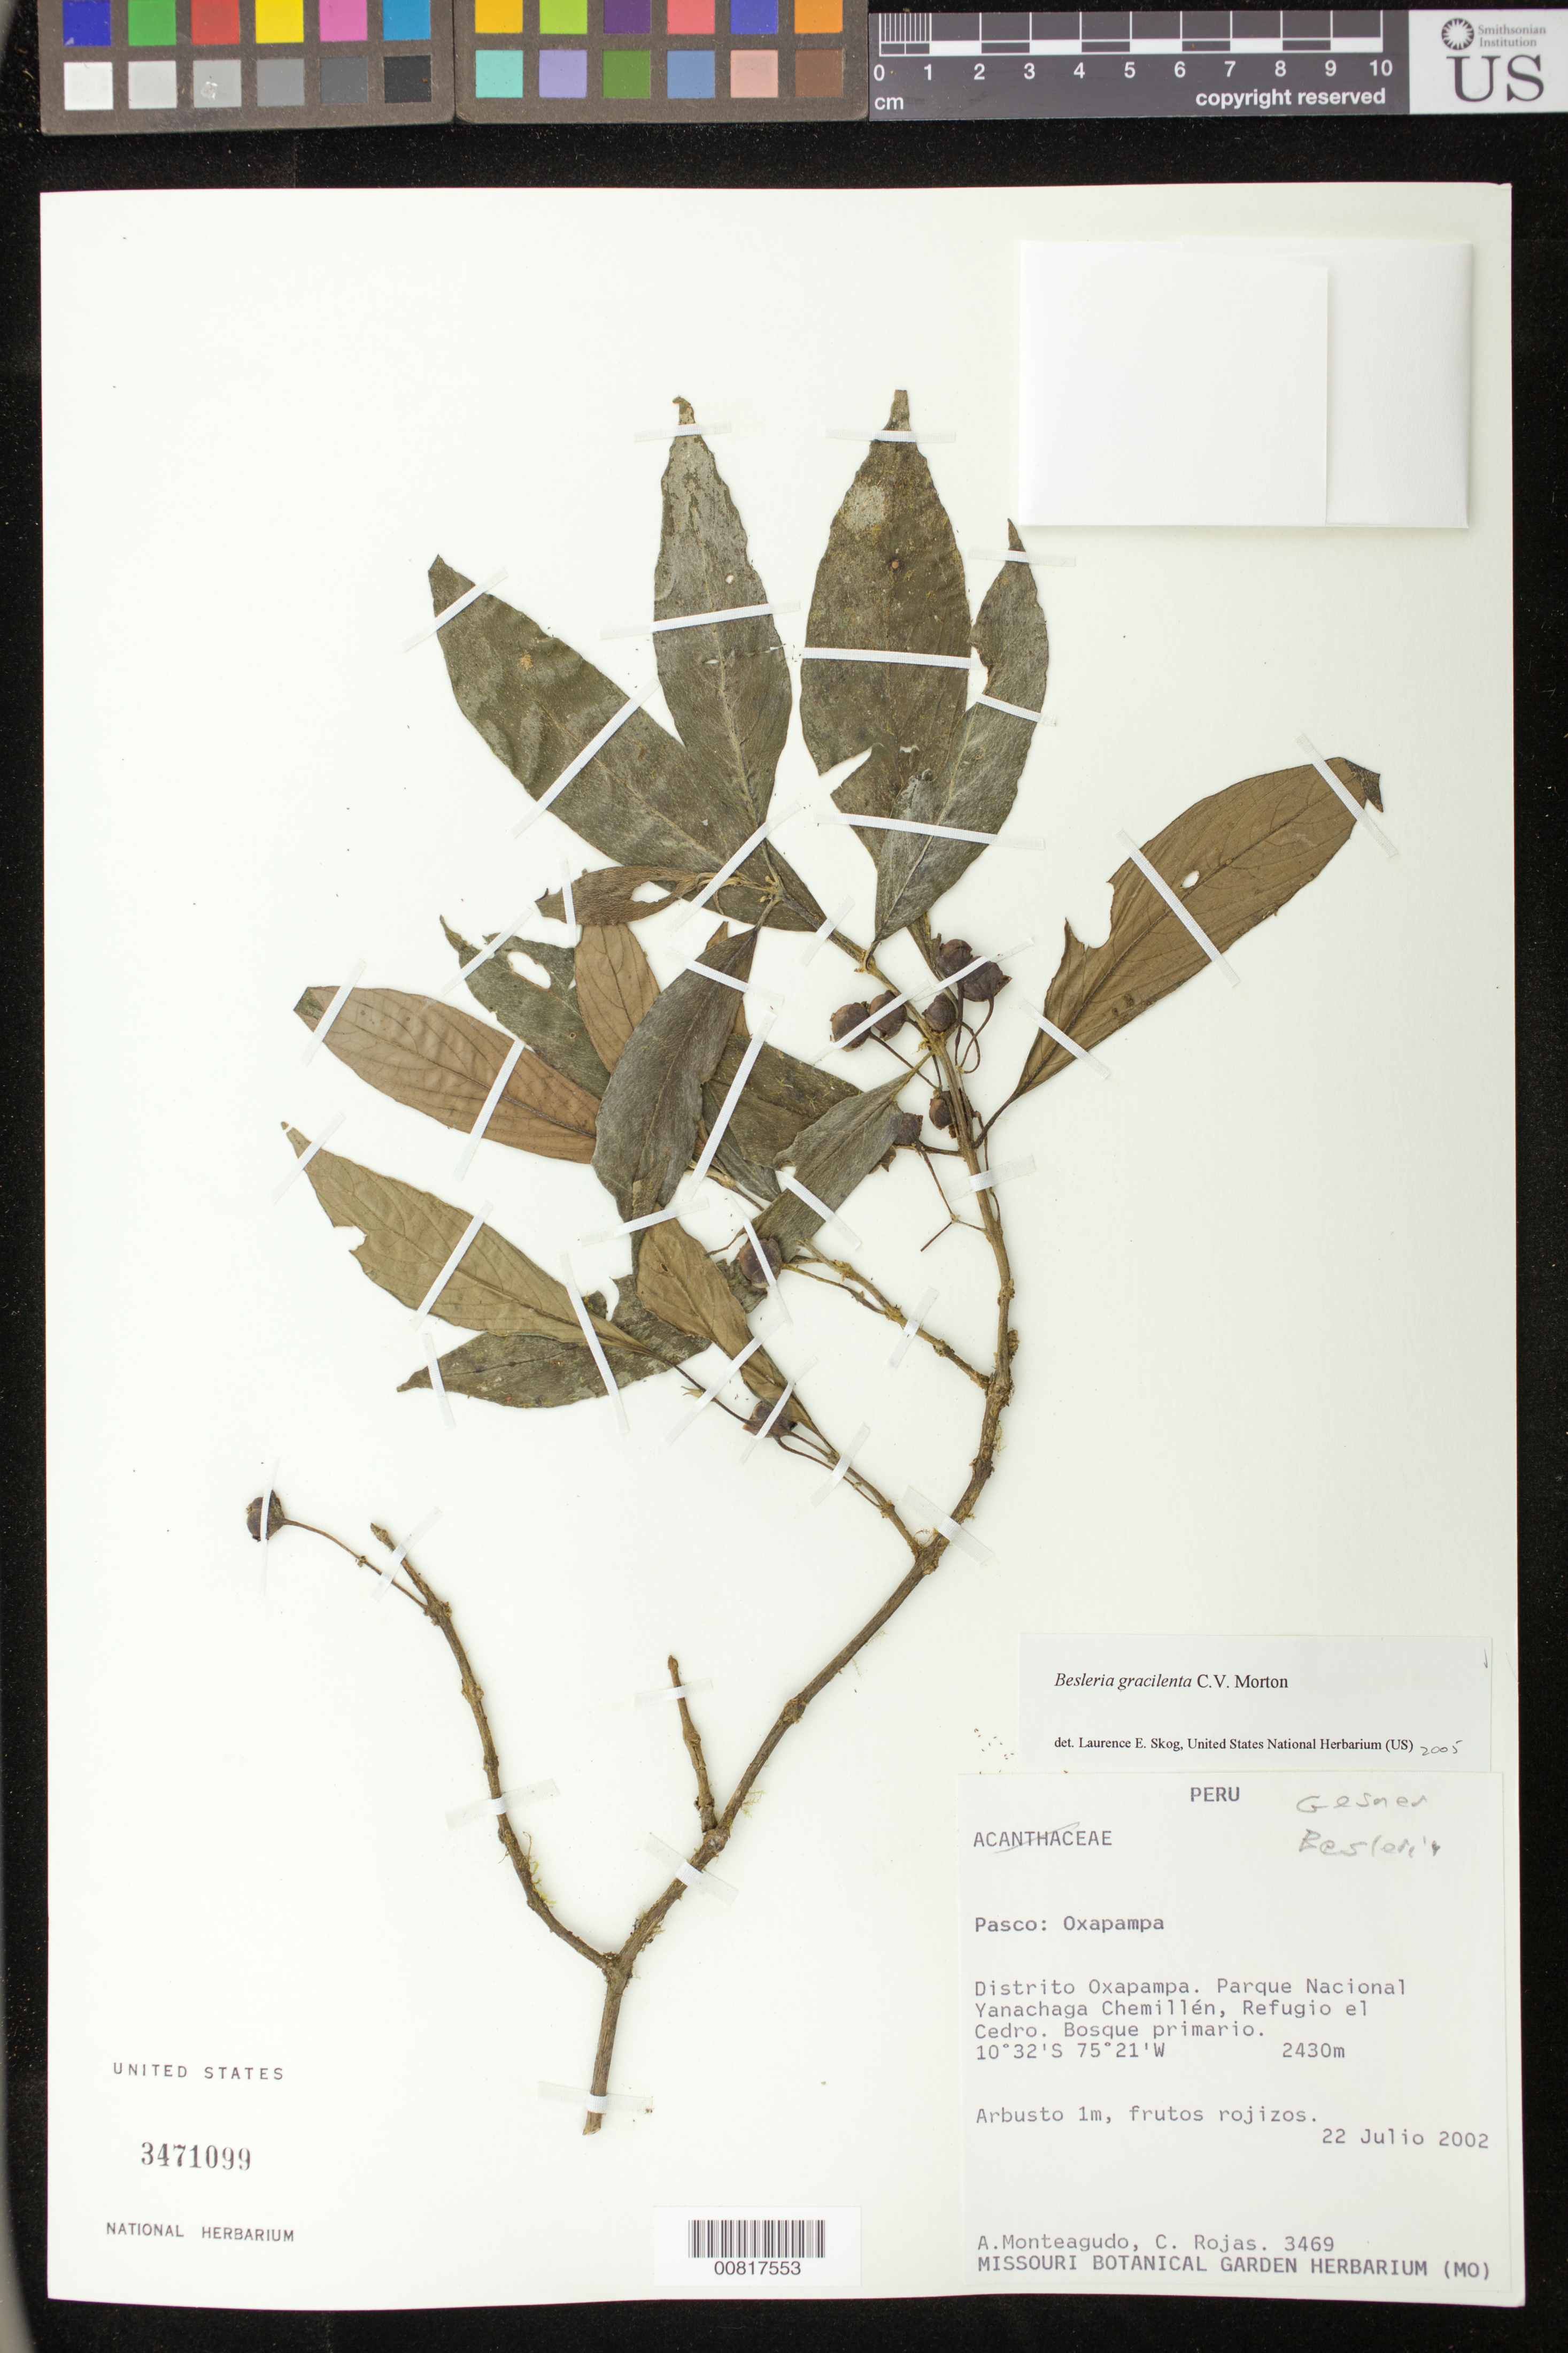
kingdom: Plantae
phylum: Tracheophyta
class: Magnoliopsida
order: Lamiales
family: Gesneriaceae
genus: Besleria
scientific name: Besleria gracilenta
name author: C.V. Morton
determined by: Skog, Laurence E.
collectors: A. Monteagudo & C. Rojas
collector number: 3469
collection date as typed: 22 Jul 2002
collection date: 2002-07-22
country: Peru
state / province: Pasco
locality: Pasco: Oxapampa. Distrito Oxapampa. Parque Nacional Yanachaga Chemillén, Refugio el Cedro.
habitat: Bosque primario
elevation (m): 2430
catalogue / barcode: US 3471099